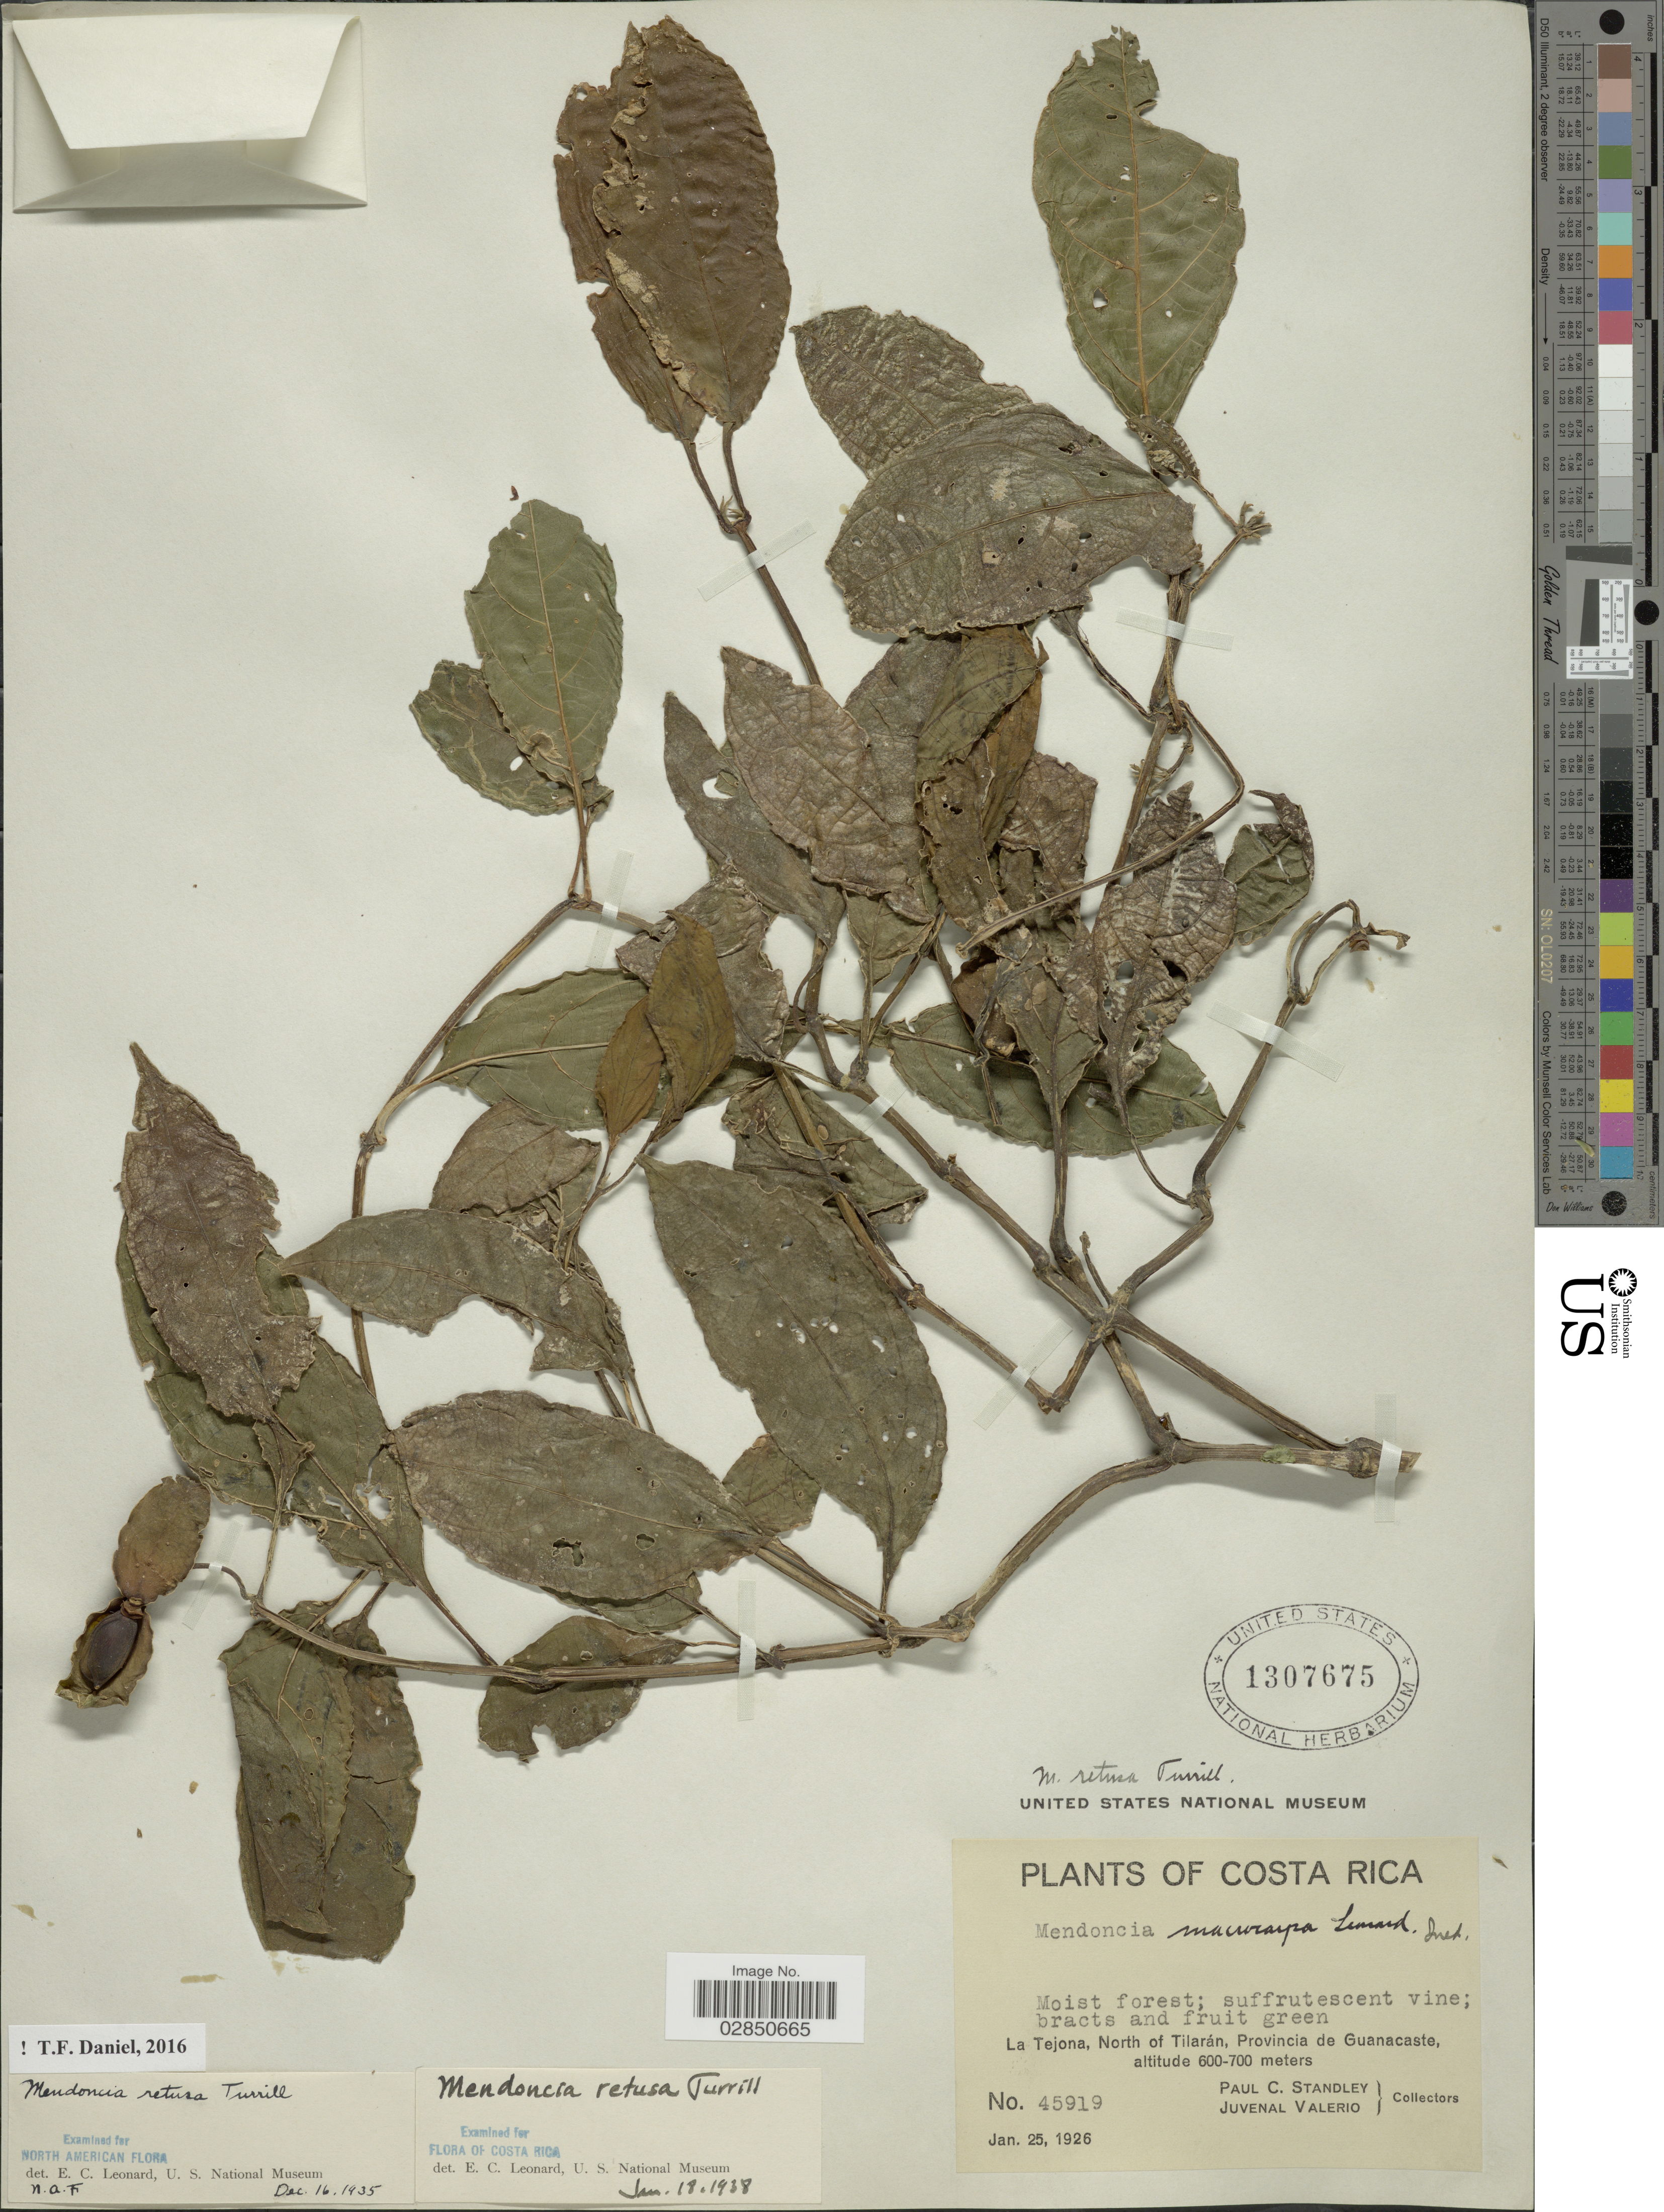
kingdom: Plantae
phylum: Tracheophyta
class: Magnoliopsida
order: Lamiales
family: Acanthaceae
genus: Mendoncia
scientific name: Mendoncia retusa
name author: Turrill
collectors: P. C. Standley & J. Valerio R.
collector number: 45919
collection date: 1926-01-25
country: Costa Rica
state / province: Guanacaste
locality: La Tejona, North of Tilarán, Provincia de Guanacaste.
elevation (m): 600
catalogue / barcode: US 1307675